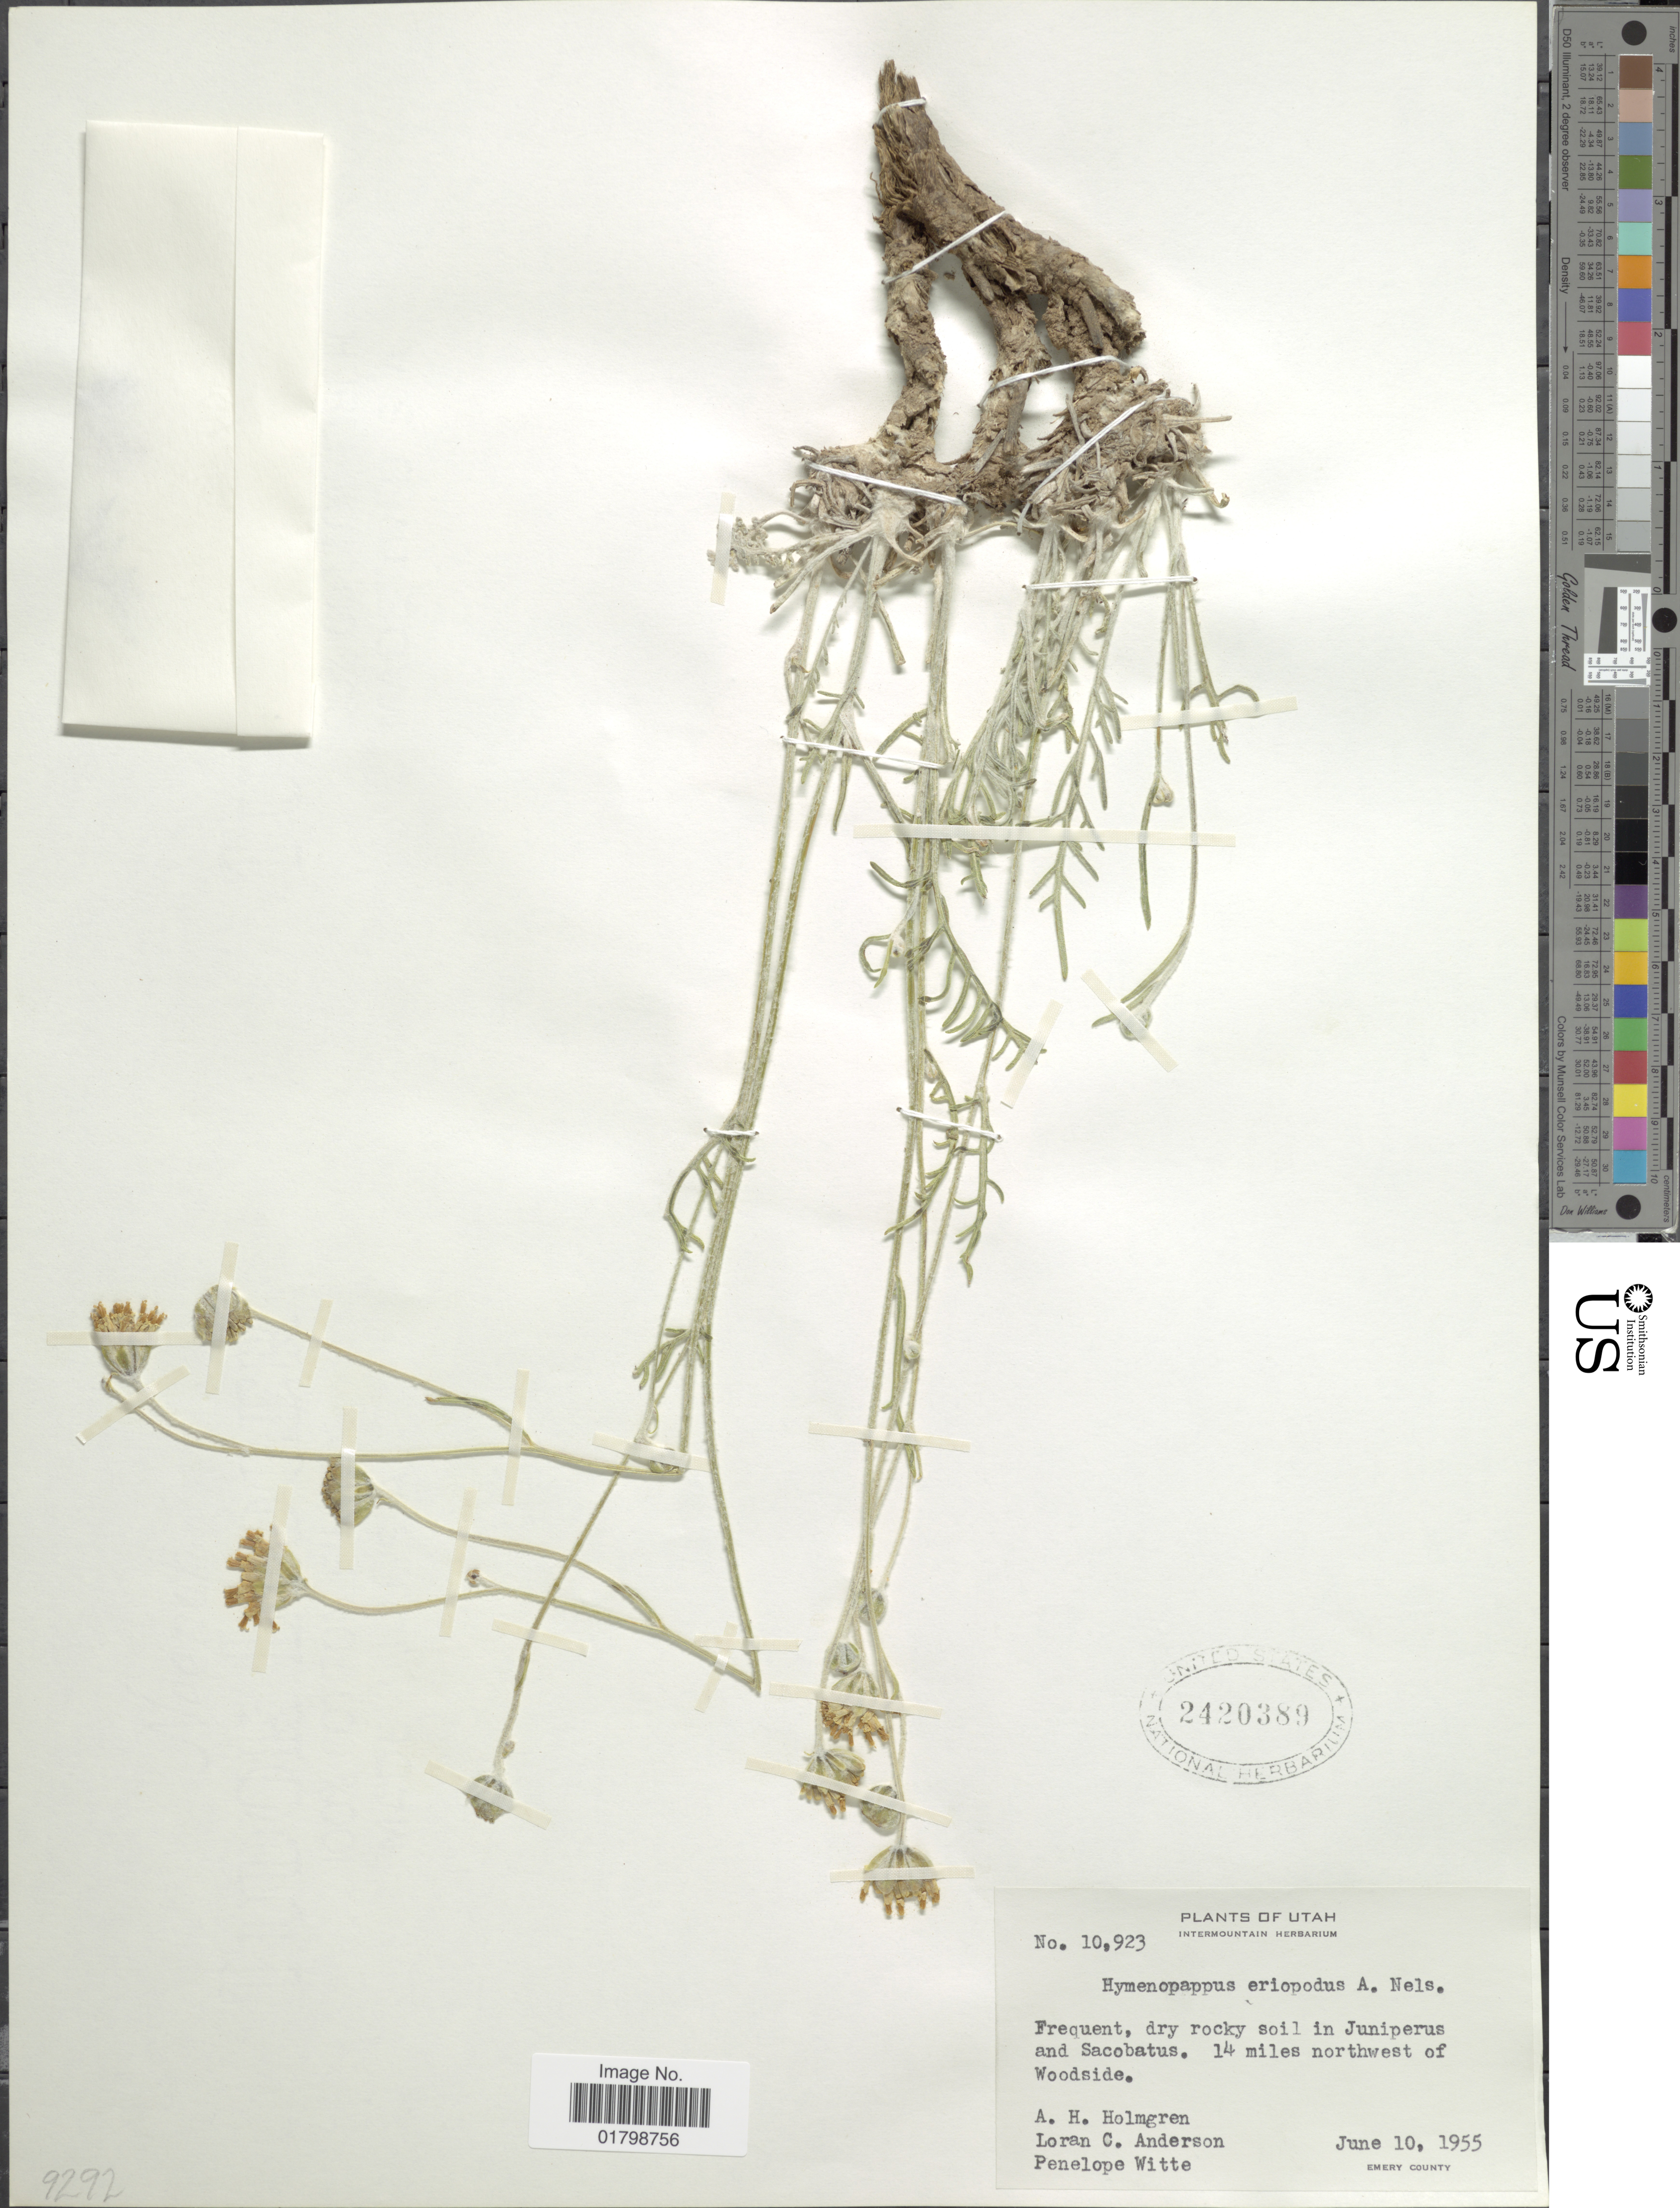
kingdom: Plantae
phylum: Tracheophyta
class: Magnoliopsida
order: Asterales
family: Asteraceae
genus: Hymenopappus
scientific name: Hymenopappus filifolius var. eriopodus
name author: (A. Nelson) B.L. Turner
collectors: A. H. Holmgren, L. C. Anderson & P. Witte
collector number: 10923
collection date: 1955-06-10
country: United States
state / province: Utah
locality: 14 miles northwest of Woodside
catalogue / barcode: US 2420389